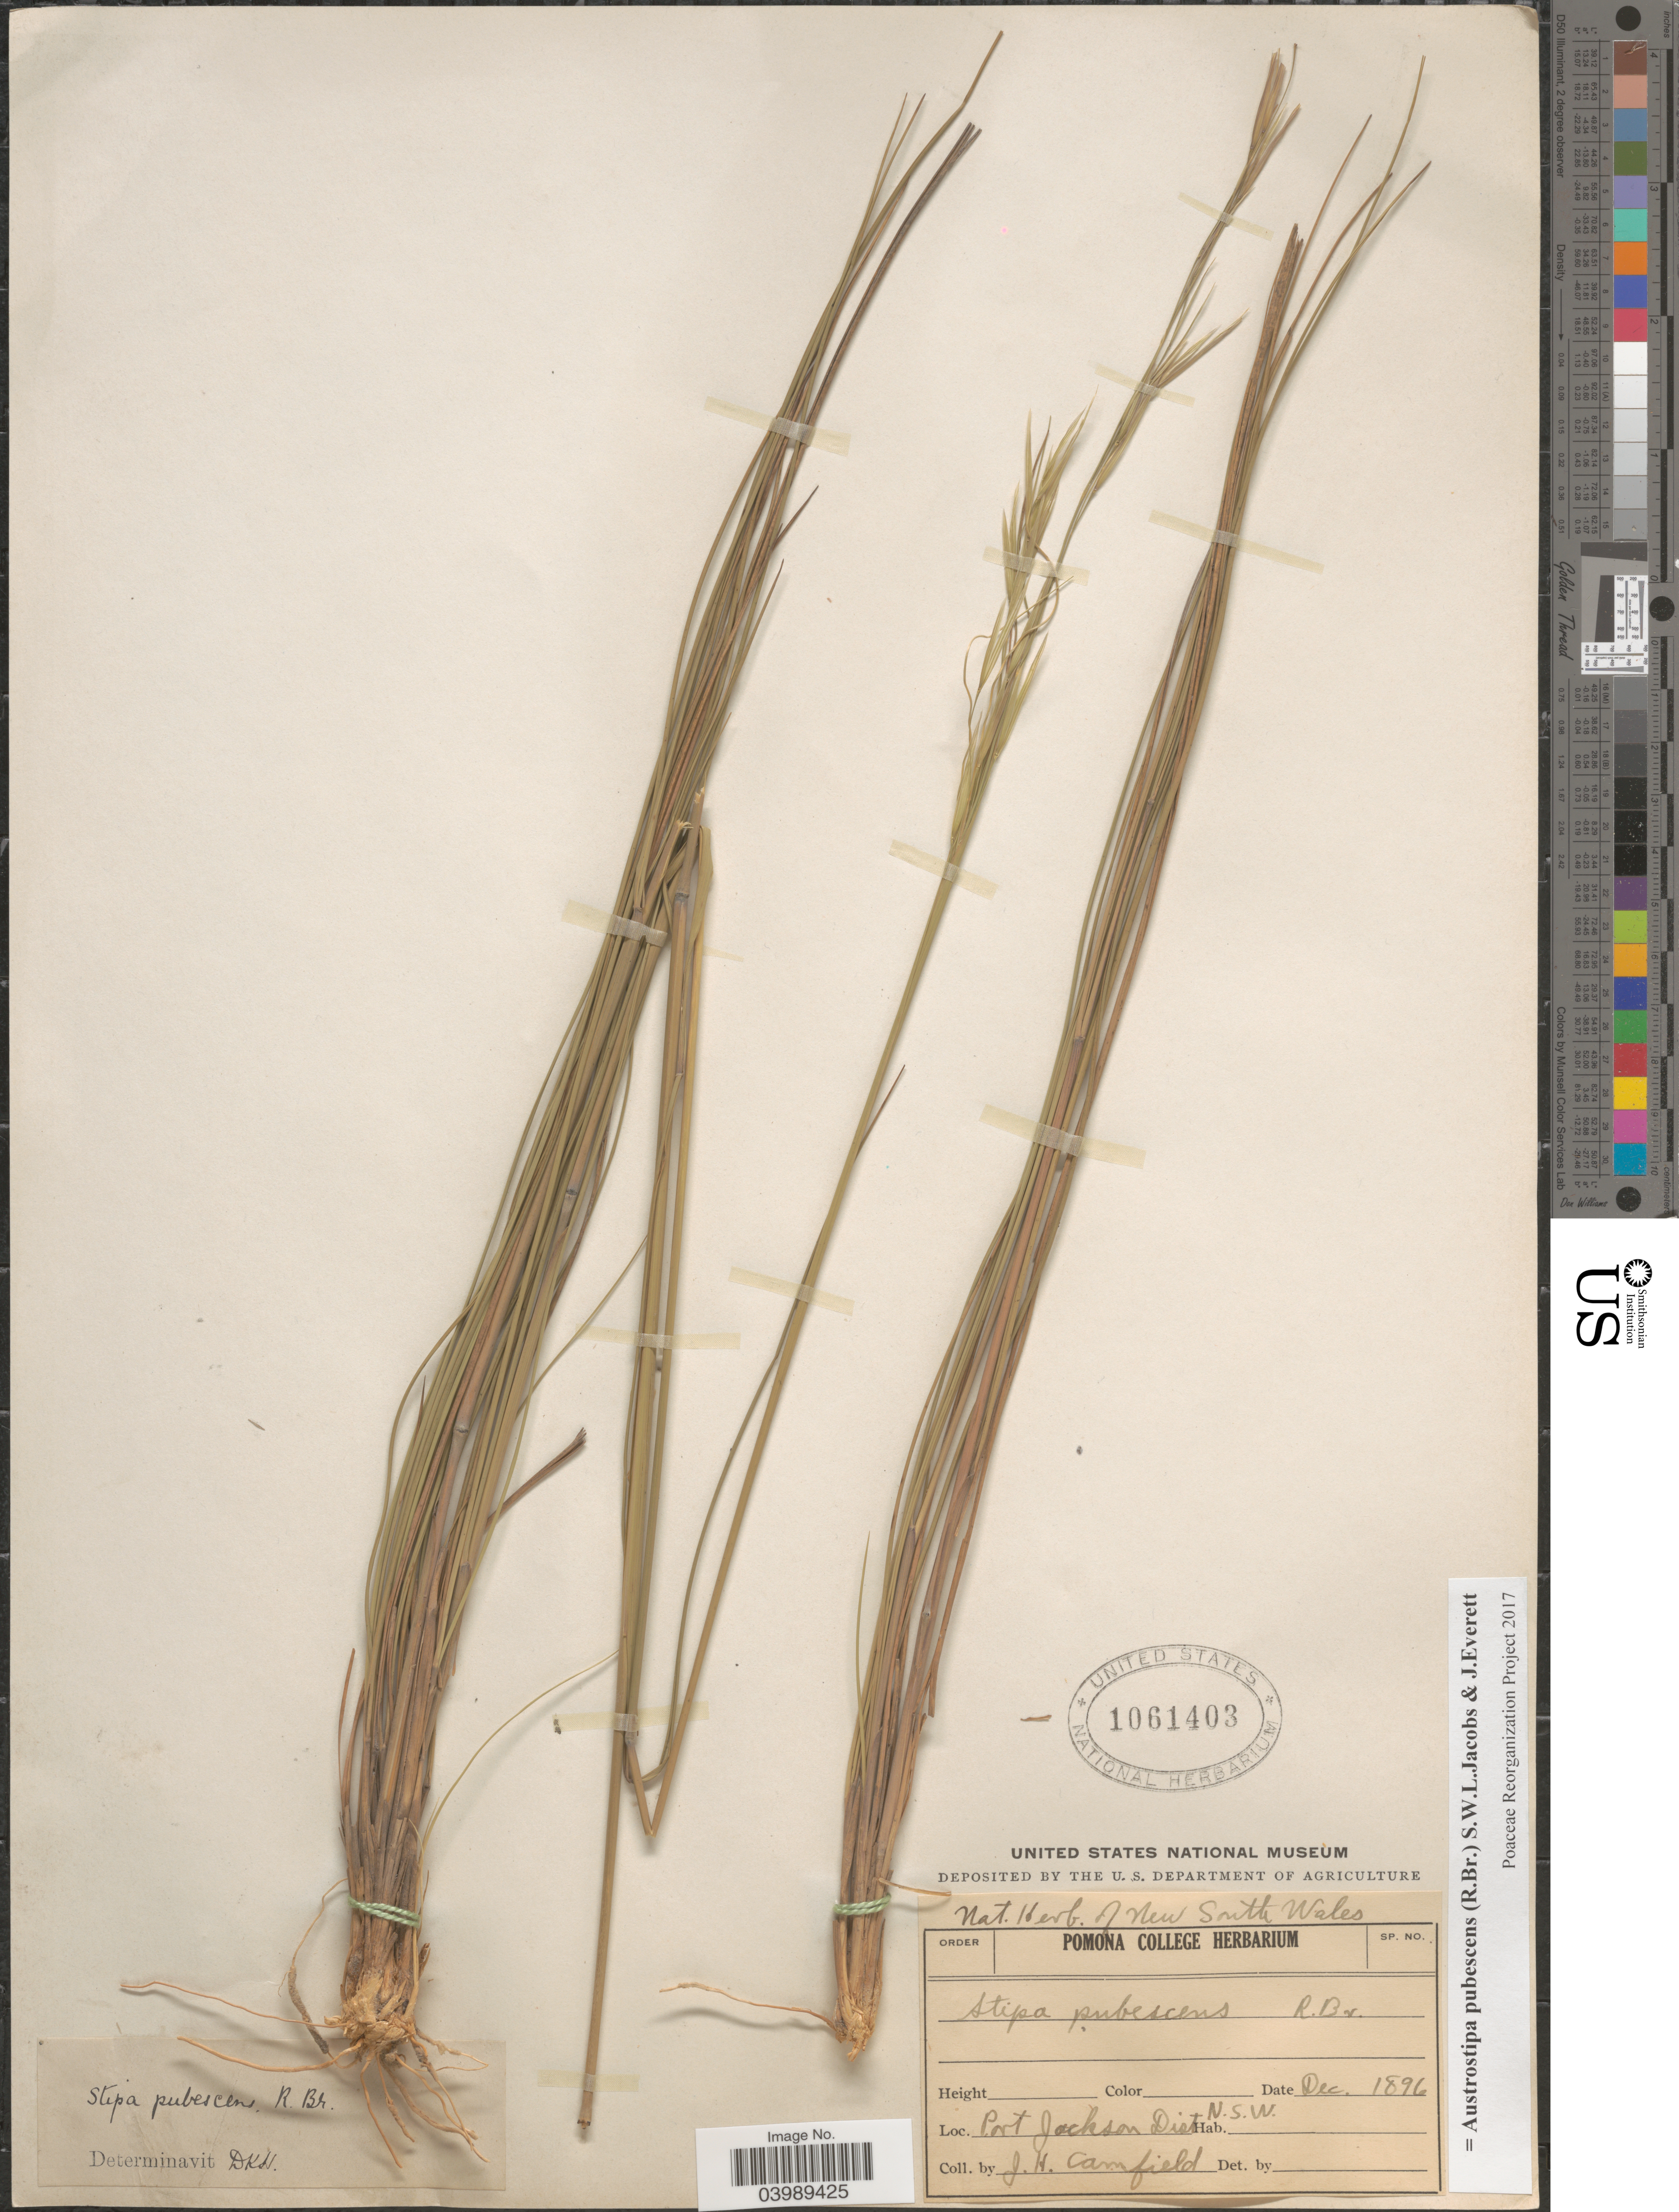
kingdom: Plantae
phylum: Tracheophyta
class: Liliopsida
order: Poales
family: Poaceae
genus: Austrostipa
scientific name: Austrostipa pubescens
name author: (R. Br.) S.W.L. Jacobs & J. Everett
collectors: J. Camfield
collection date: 1896-12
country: Australia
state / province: New South Wales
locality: Port Jackson Dist.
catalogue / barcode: US 1061403